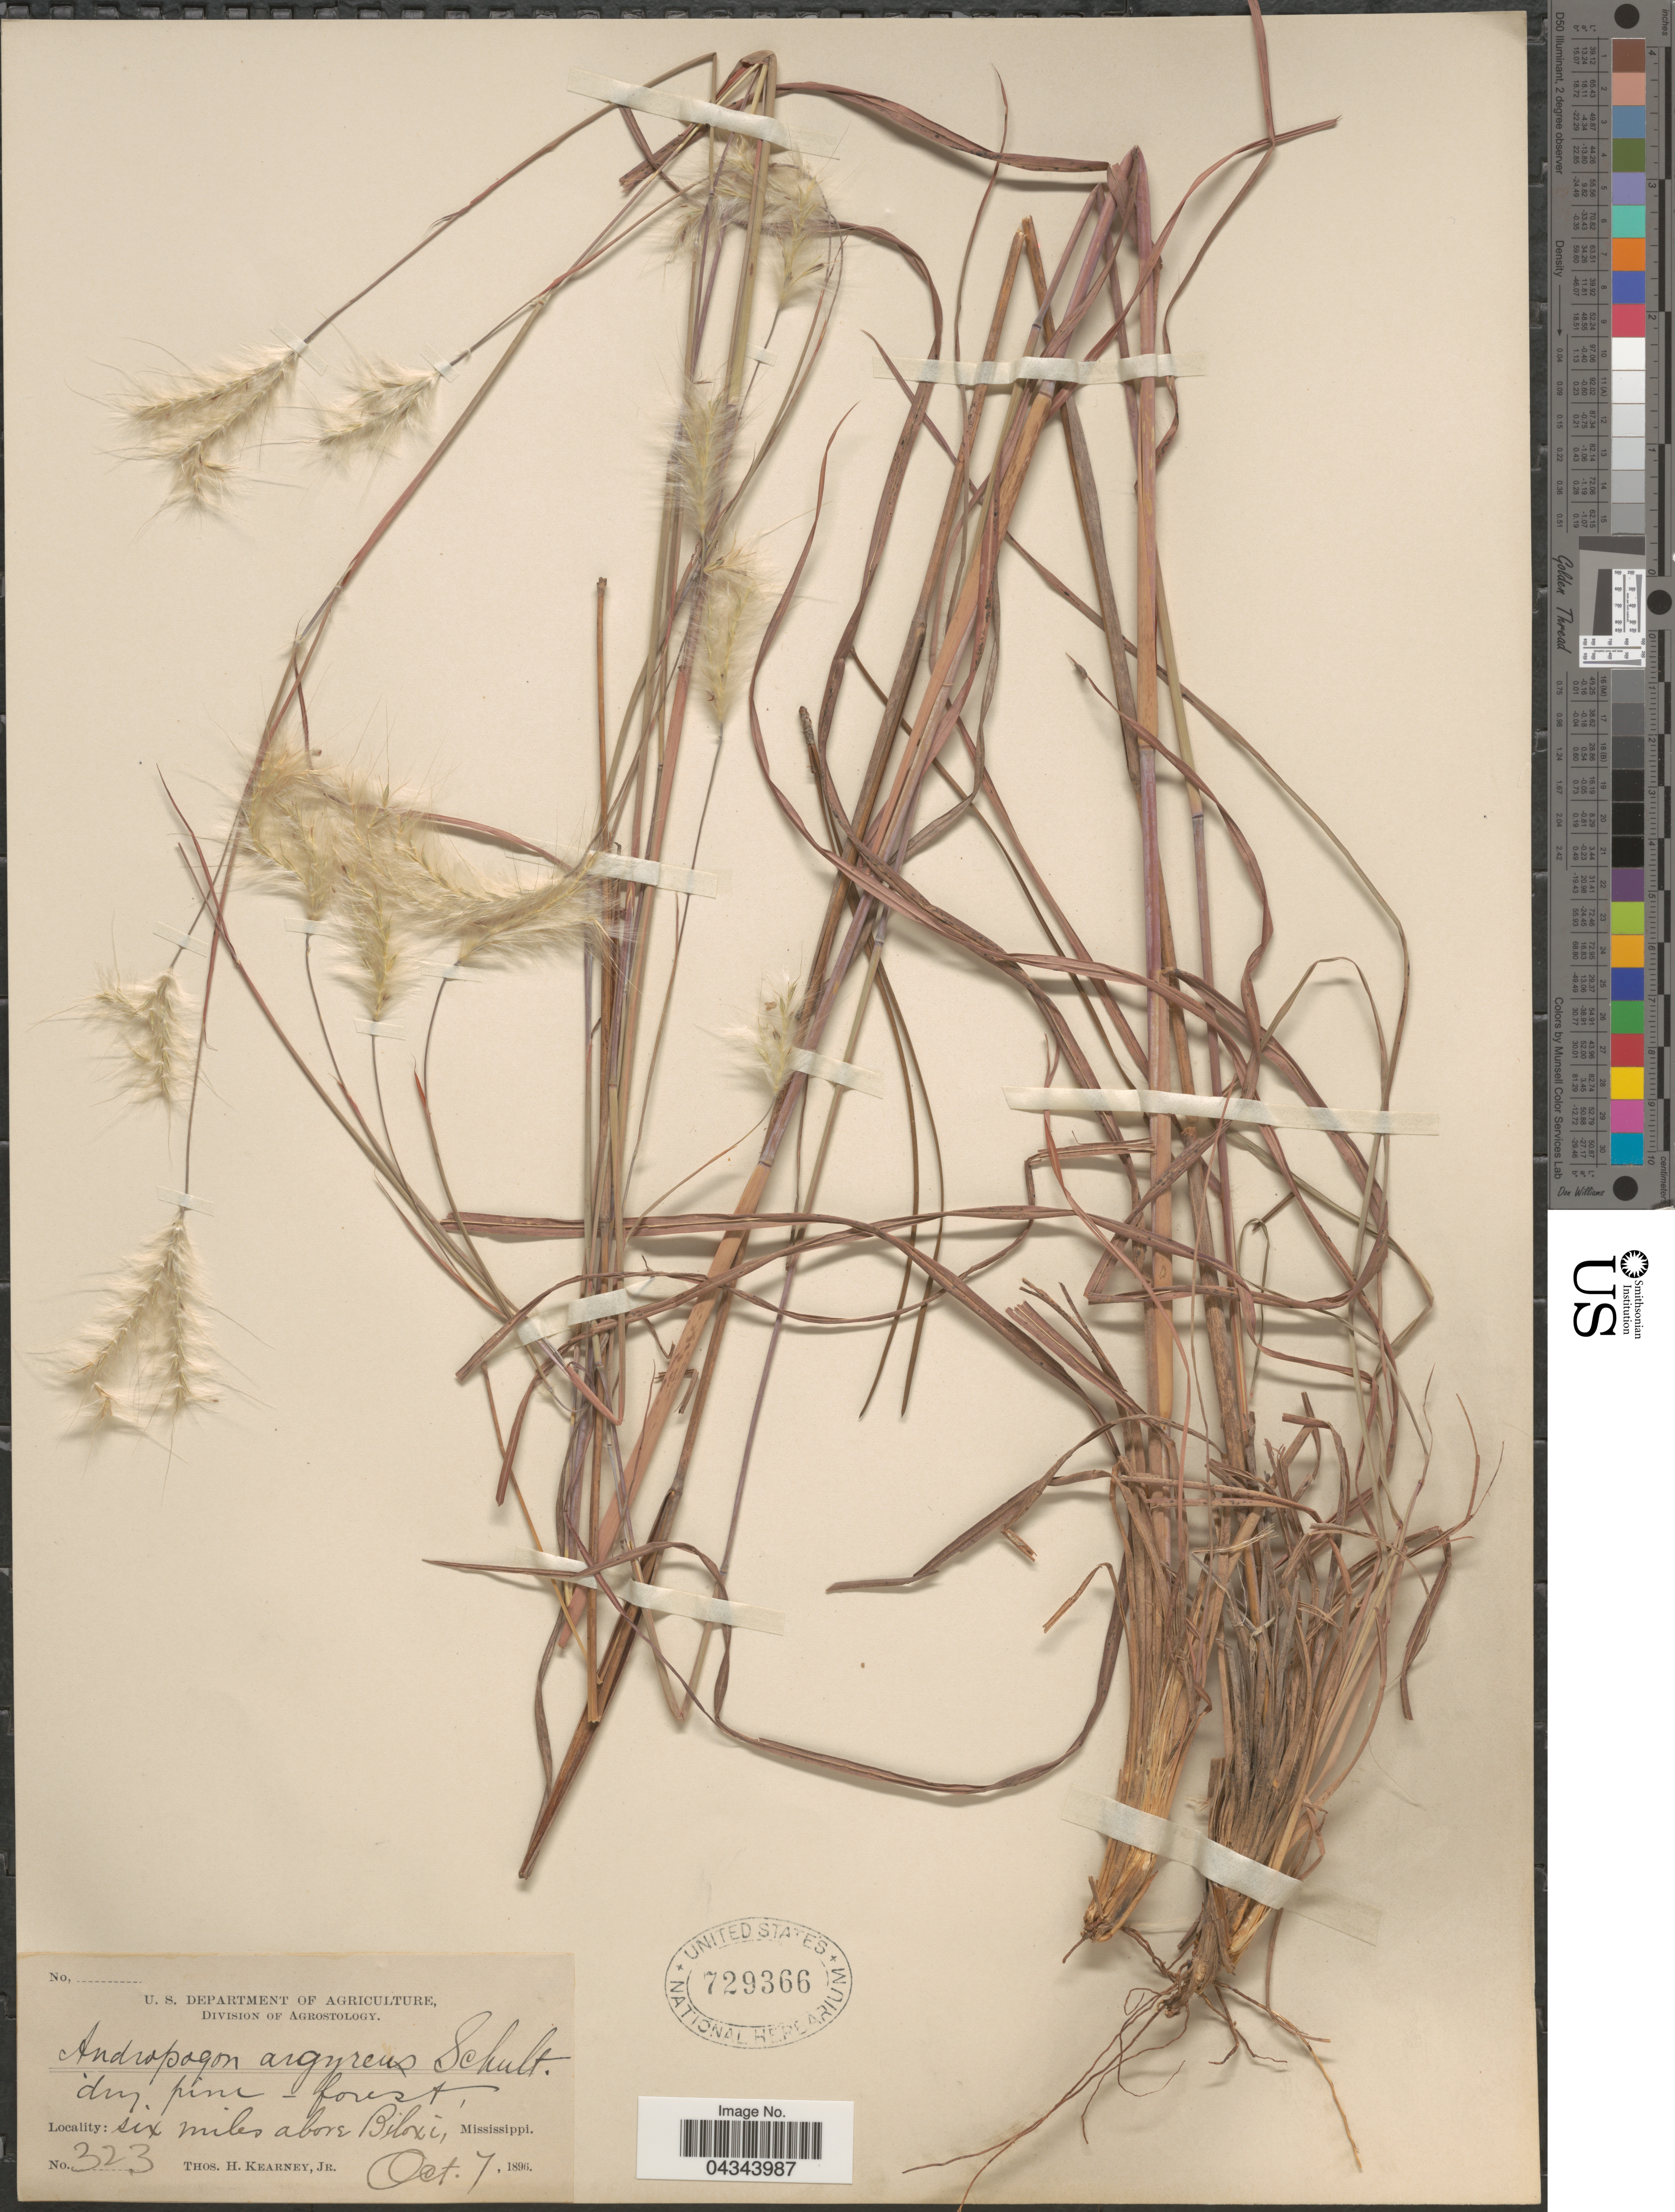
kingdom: Plantae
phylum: Tracheophyta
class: Liliopsida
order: Poales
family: Poaceae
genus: Andropogon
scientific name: Andropogon ternarius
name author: Michx.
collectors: T. H. Kearney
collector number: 323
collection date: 1896-10-07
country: United States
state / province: Mississippi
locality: Six miles above Biloxi.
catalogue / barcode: US 729366